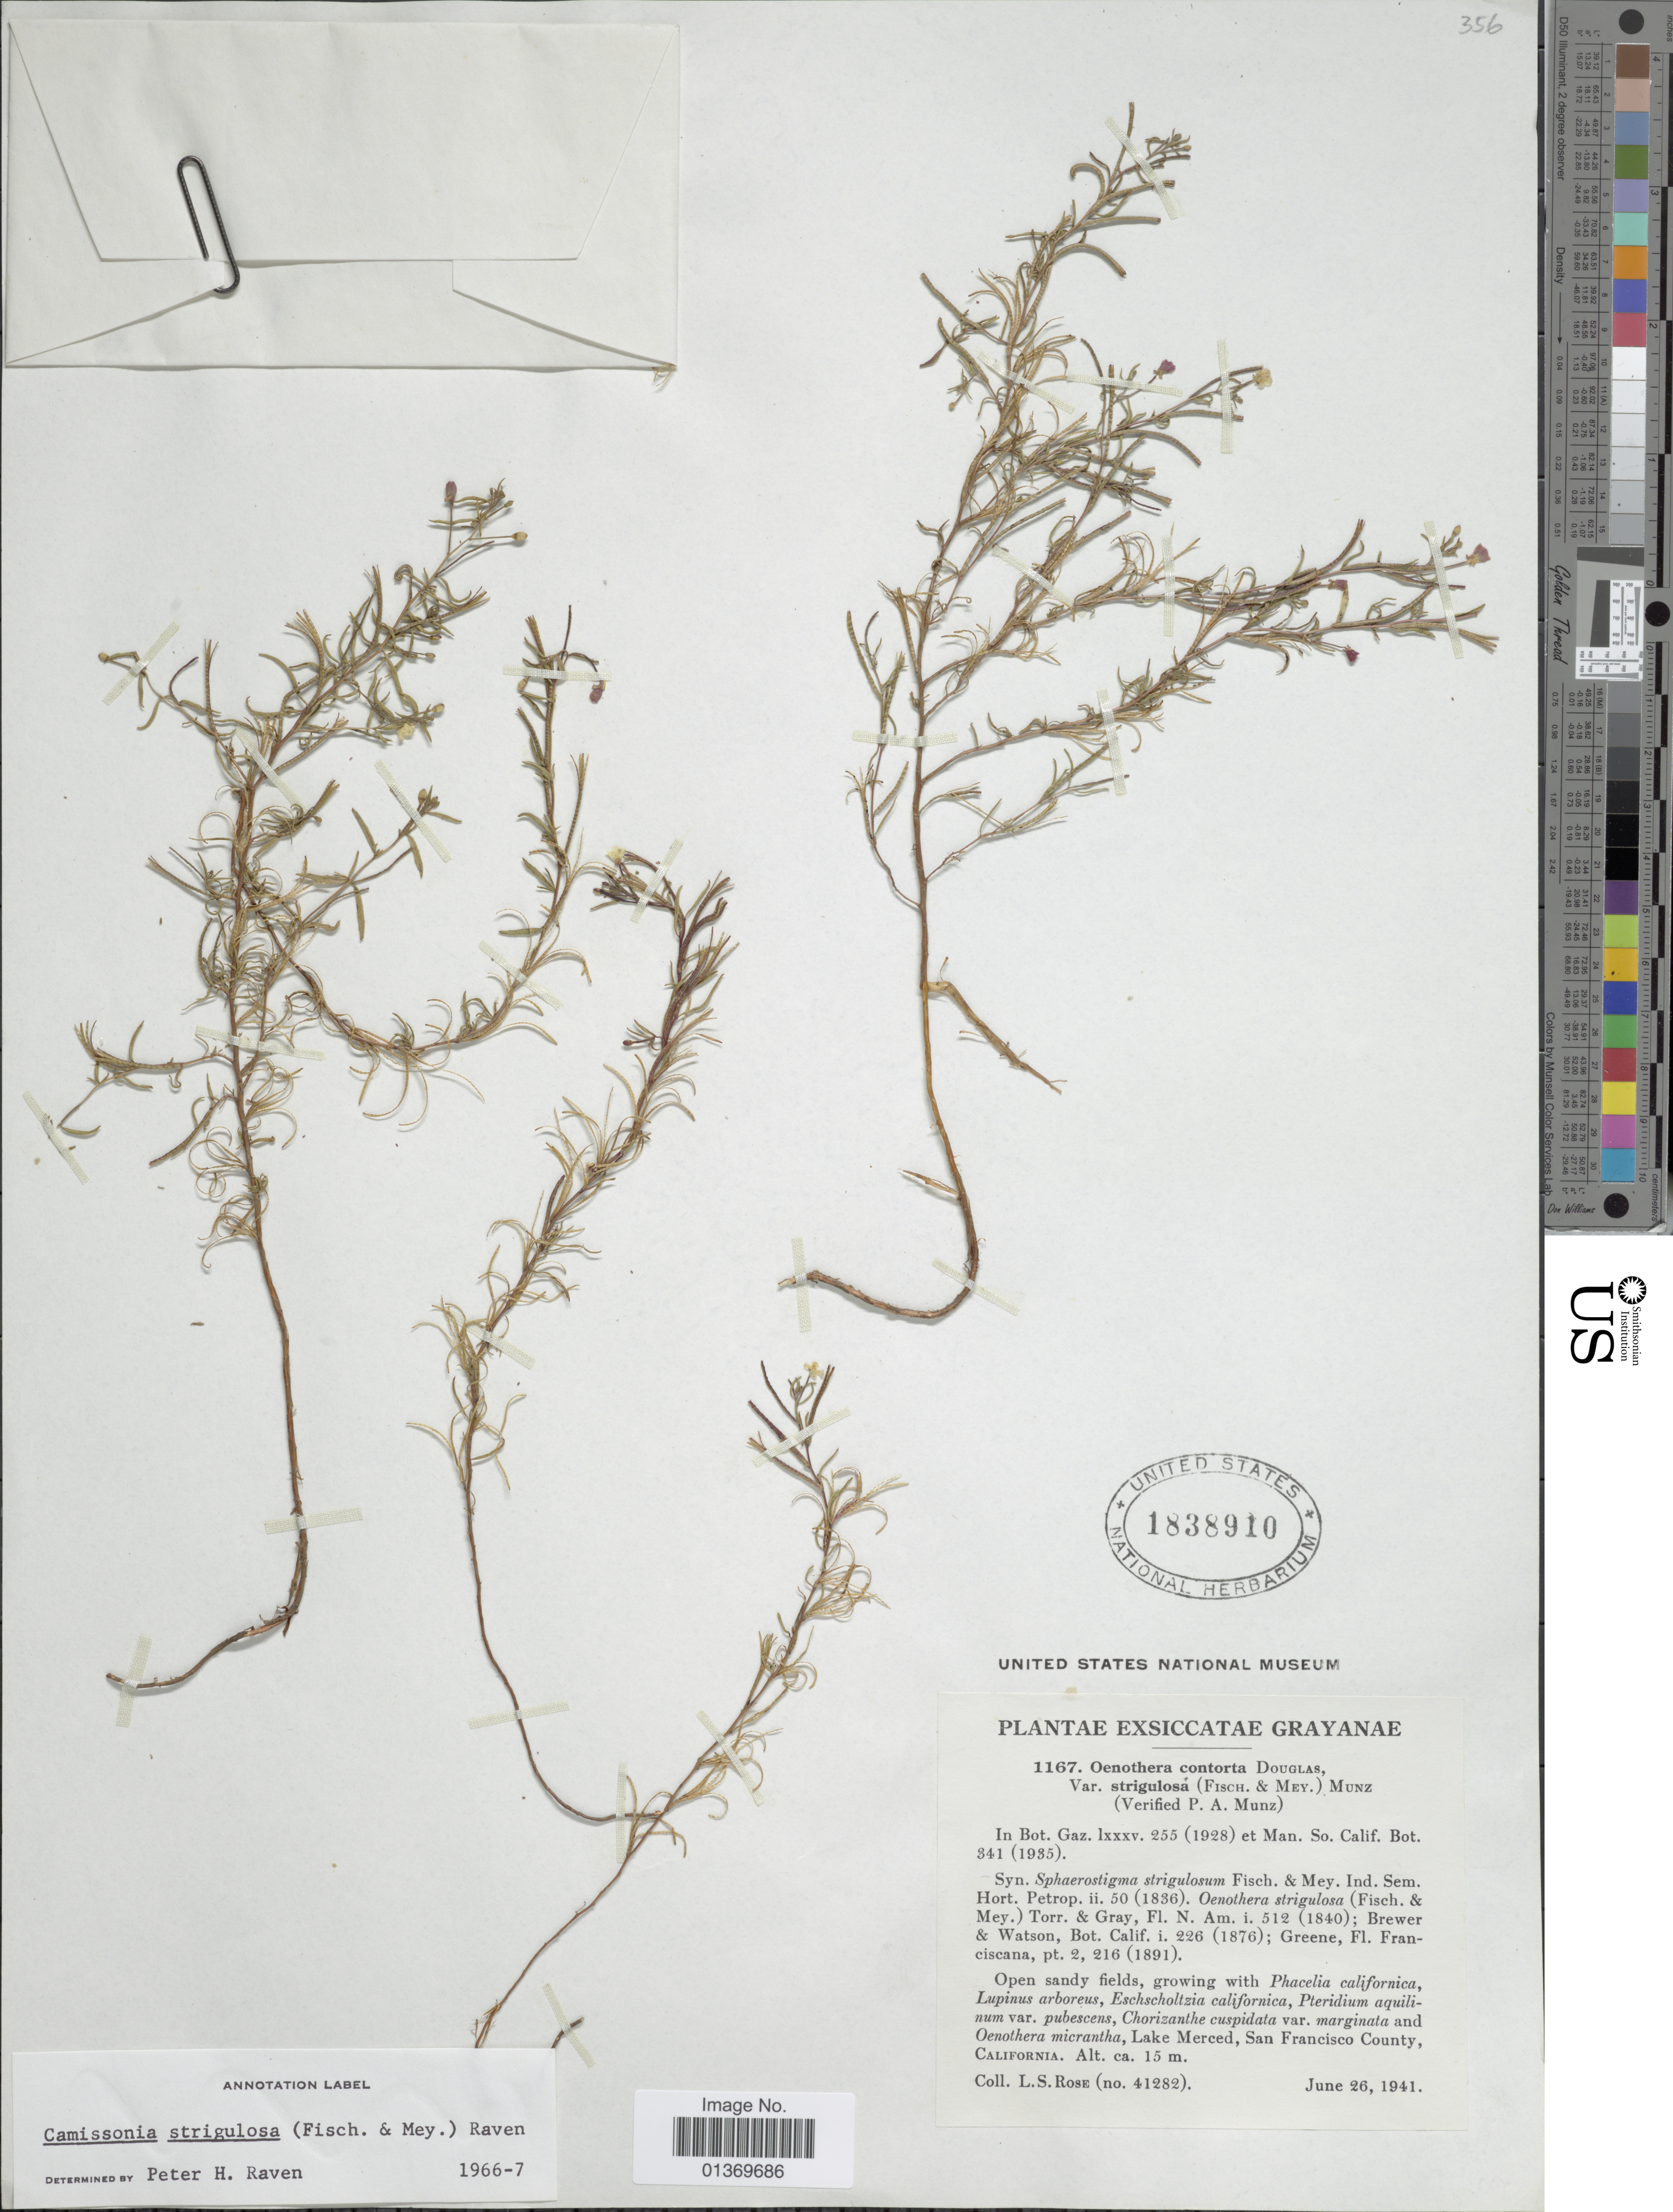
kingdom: Plantae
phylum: Tracheophyta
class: Magnoliopsida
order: Myrtales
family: Onagraceae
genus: Camissonia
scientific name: Camissonia strigulosa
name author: (Fisch. & C.A. Mey.) P.H. Raven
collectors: L. S. Rose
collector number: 41282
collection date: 1941-06-26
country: United States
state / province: California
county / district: San Francisco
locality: Lake Merced, San Francisco County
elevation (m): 15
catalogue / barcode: US 1838910